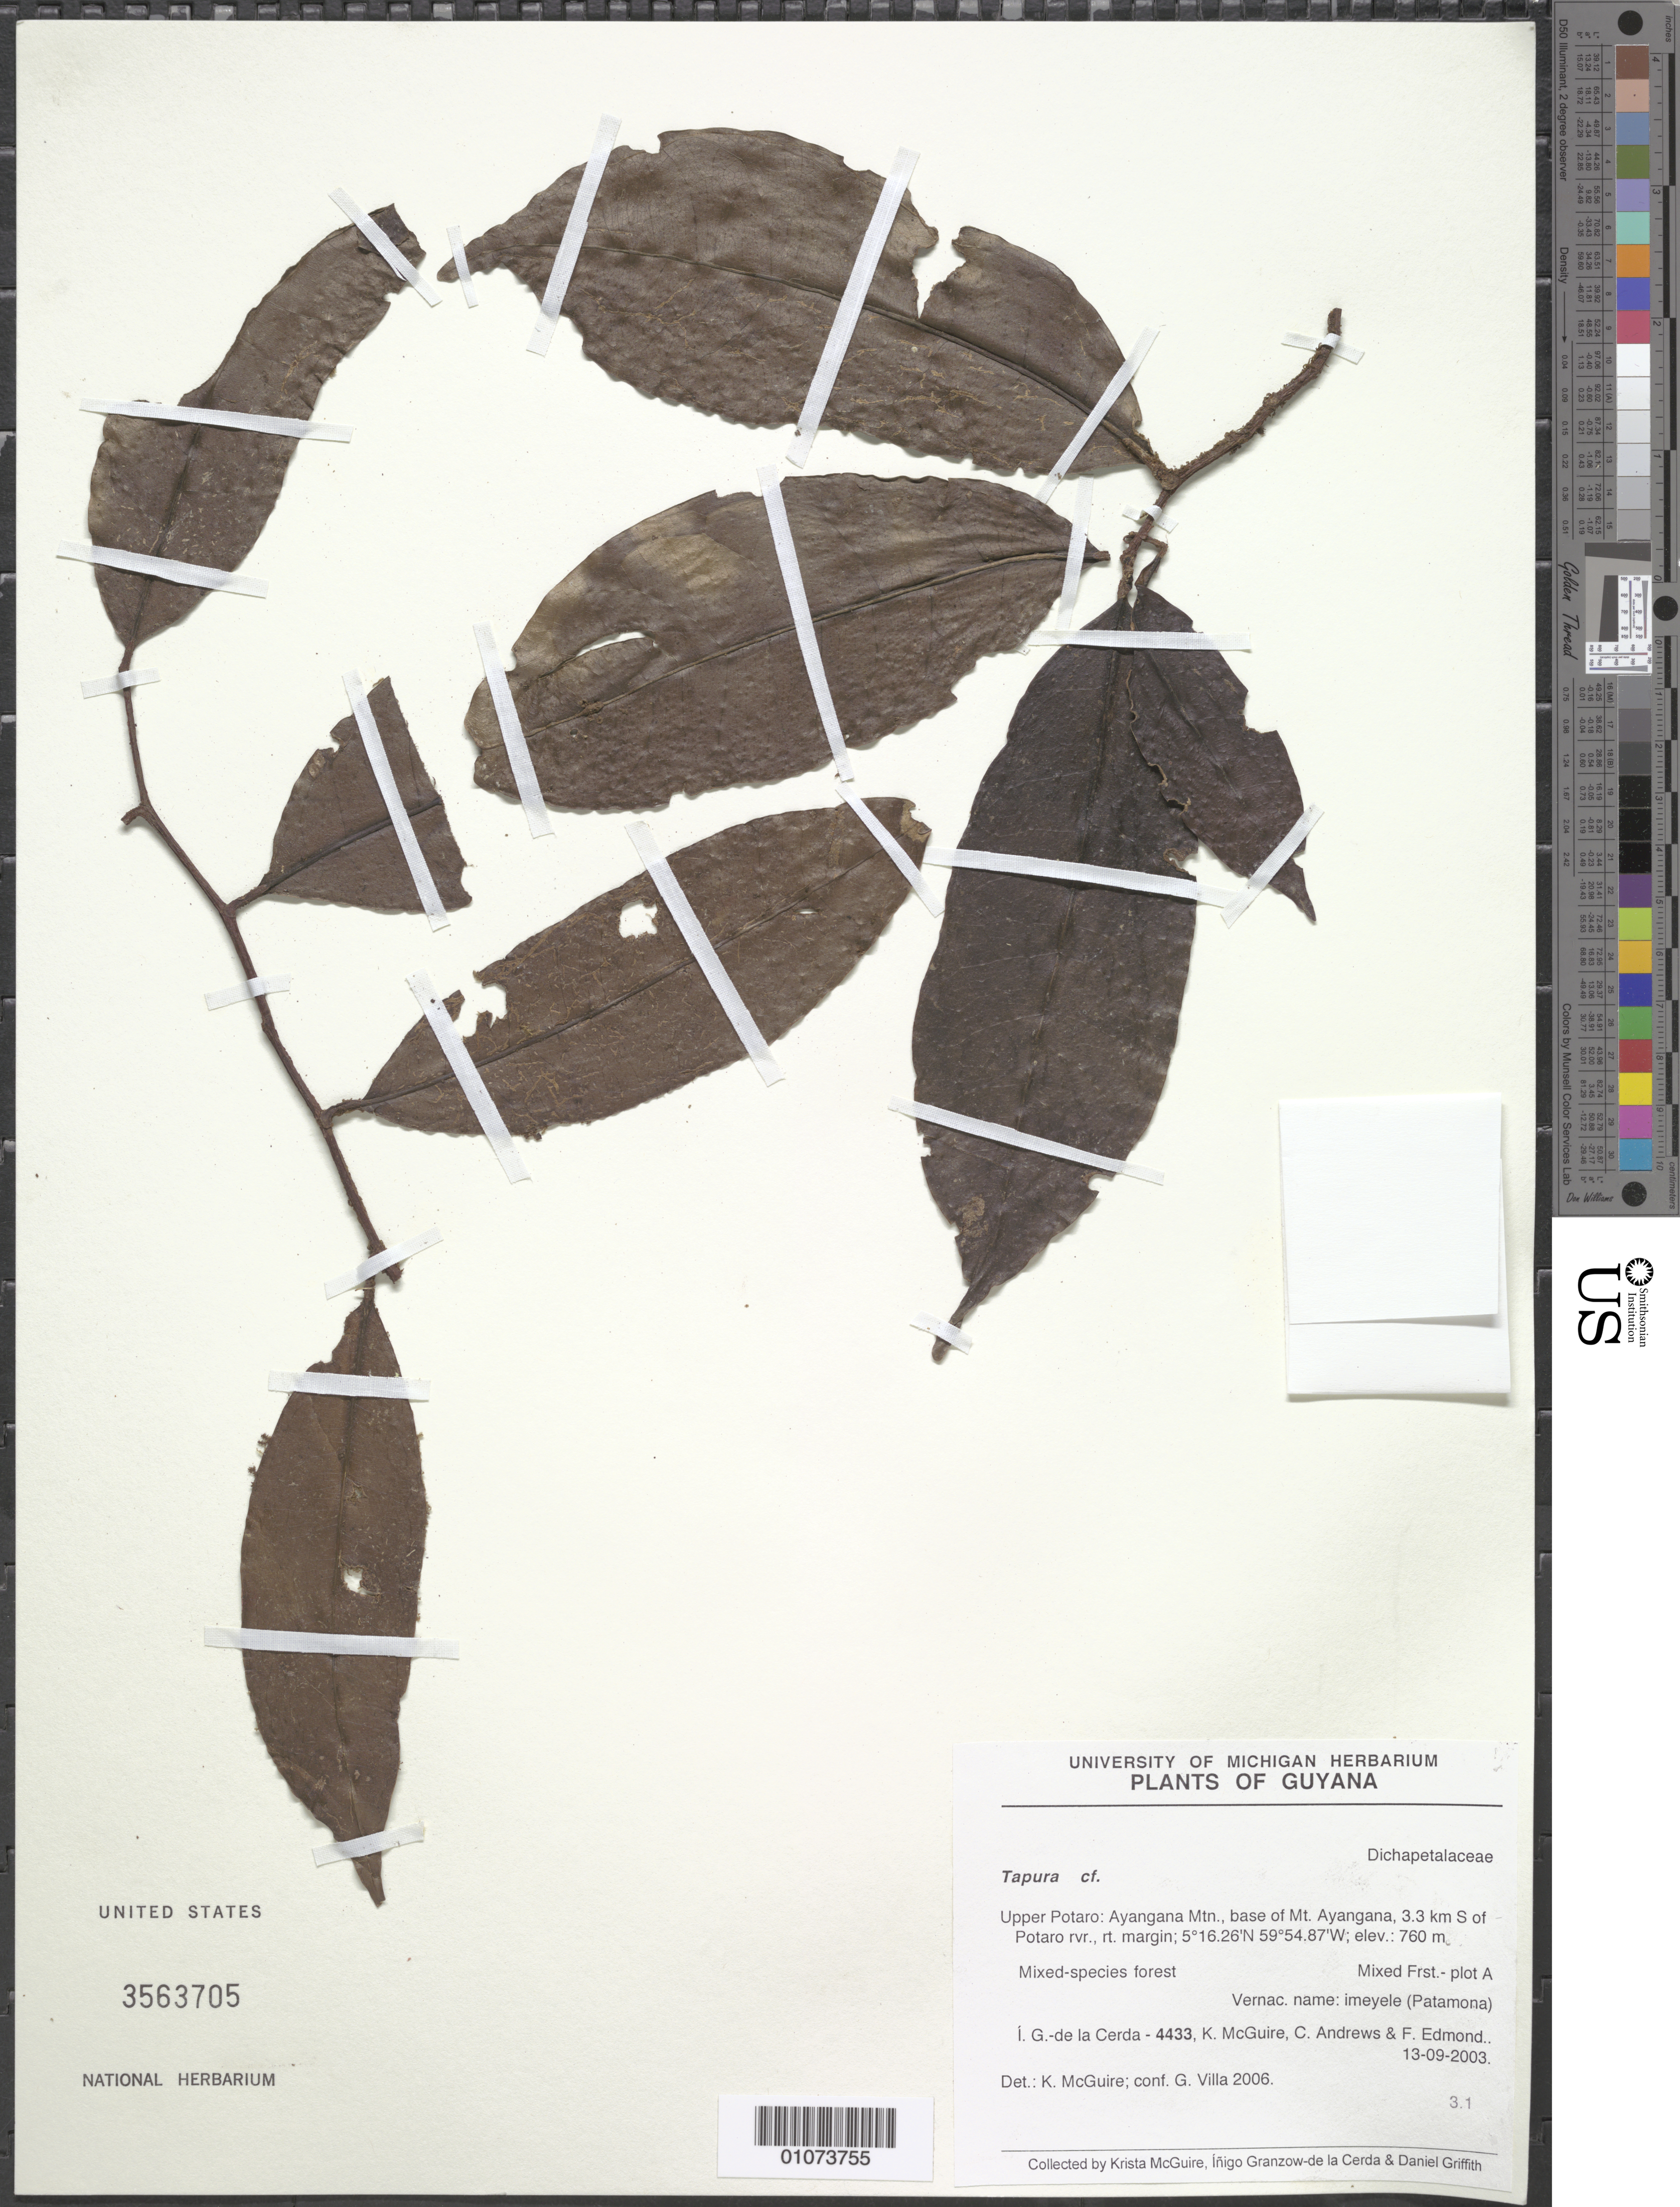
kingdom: Plantae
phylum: Tracheophyta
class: Magnoliopsida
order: Malpighiales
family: Dichapetalaceae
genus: Tapura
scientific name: Tapura sp.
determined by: Villa, Gorky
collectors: I. de la Cerda, K. McGuire, C. Andrews & F. Edmond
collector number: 4433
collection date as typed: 13-Sep-03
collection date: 2003-09-13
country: Guyana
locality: Upper Potaro: Ayangana Mtn., base of Mt. Ayangana, 3.3 km S of Potaro River, rt margin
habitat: Mixed-species forest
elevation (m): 760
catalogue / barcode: US 3563705